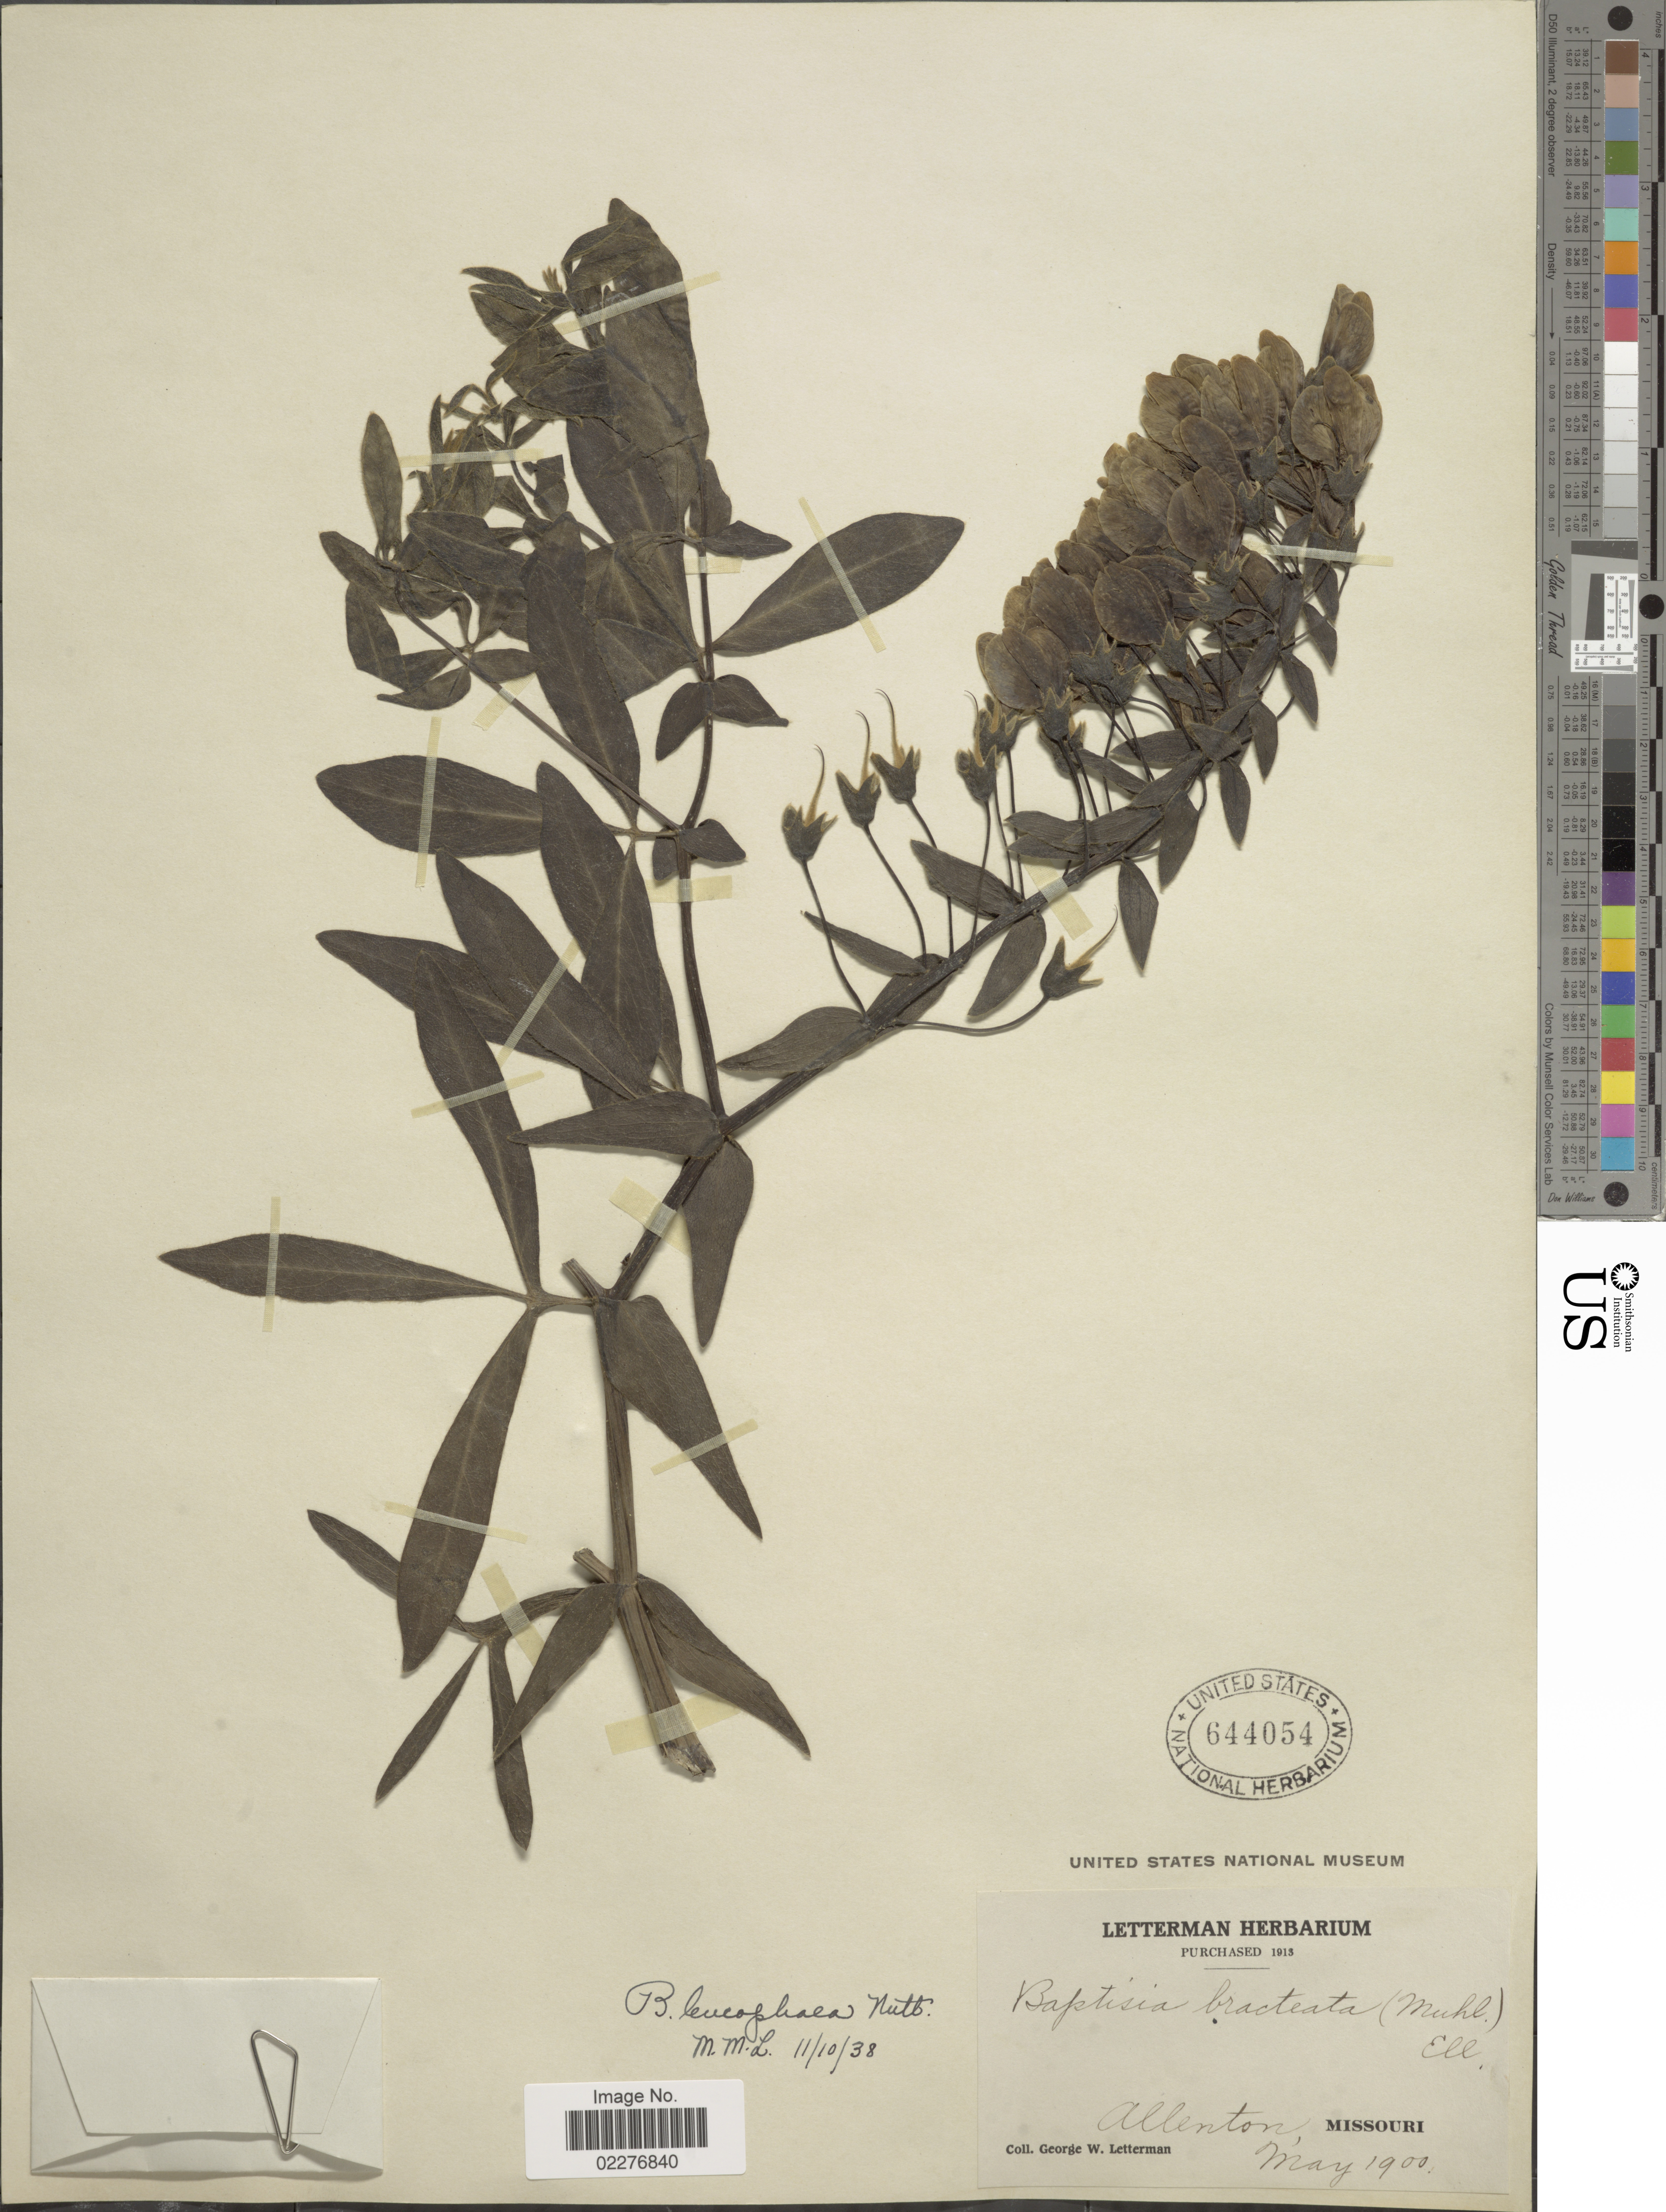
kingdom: Plantae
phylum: Tracheophyta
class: Magnoliopsida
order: Fabales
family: Fabaceae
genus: Baptisia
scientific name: Baptisia leucophaea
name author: Nutt.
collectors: G. W. Letterman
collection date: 1900-05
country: United States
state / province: Missouri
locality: Allenton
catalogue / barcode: US 644054